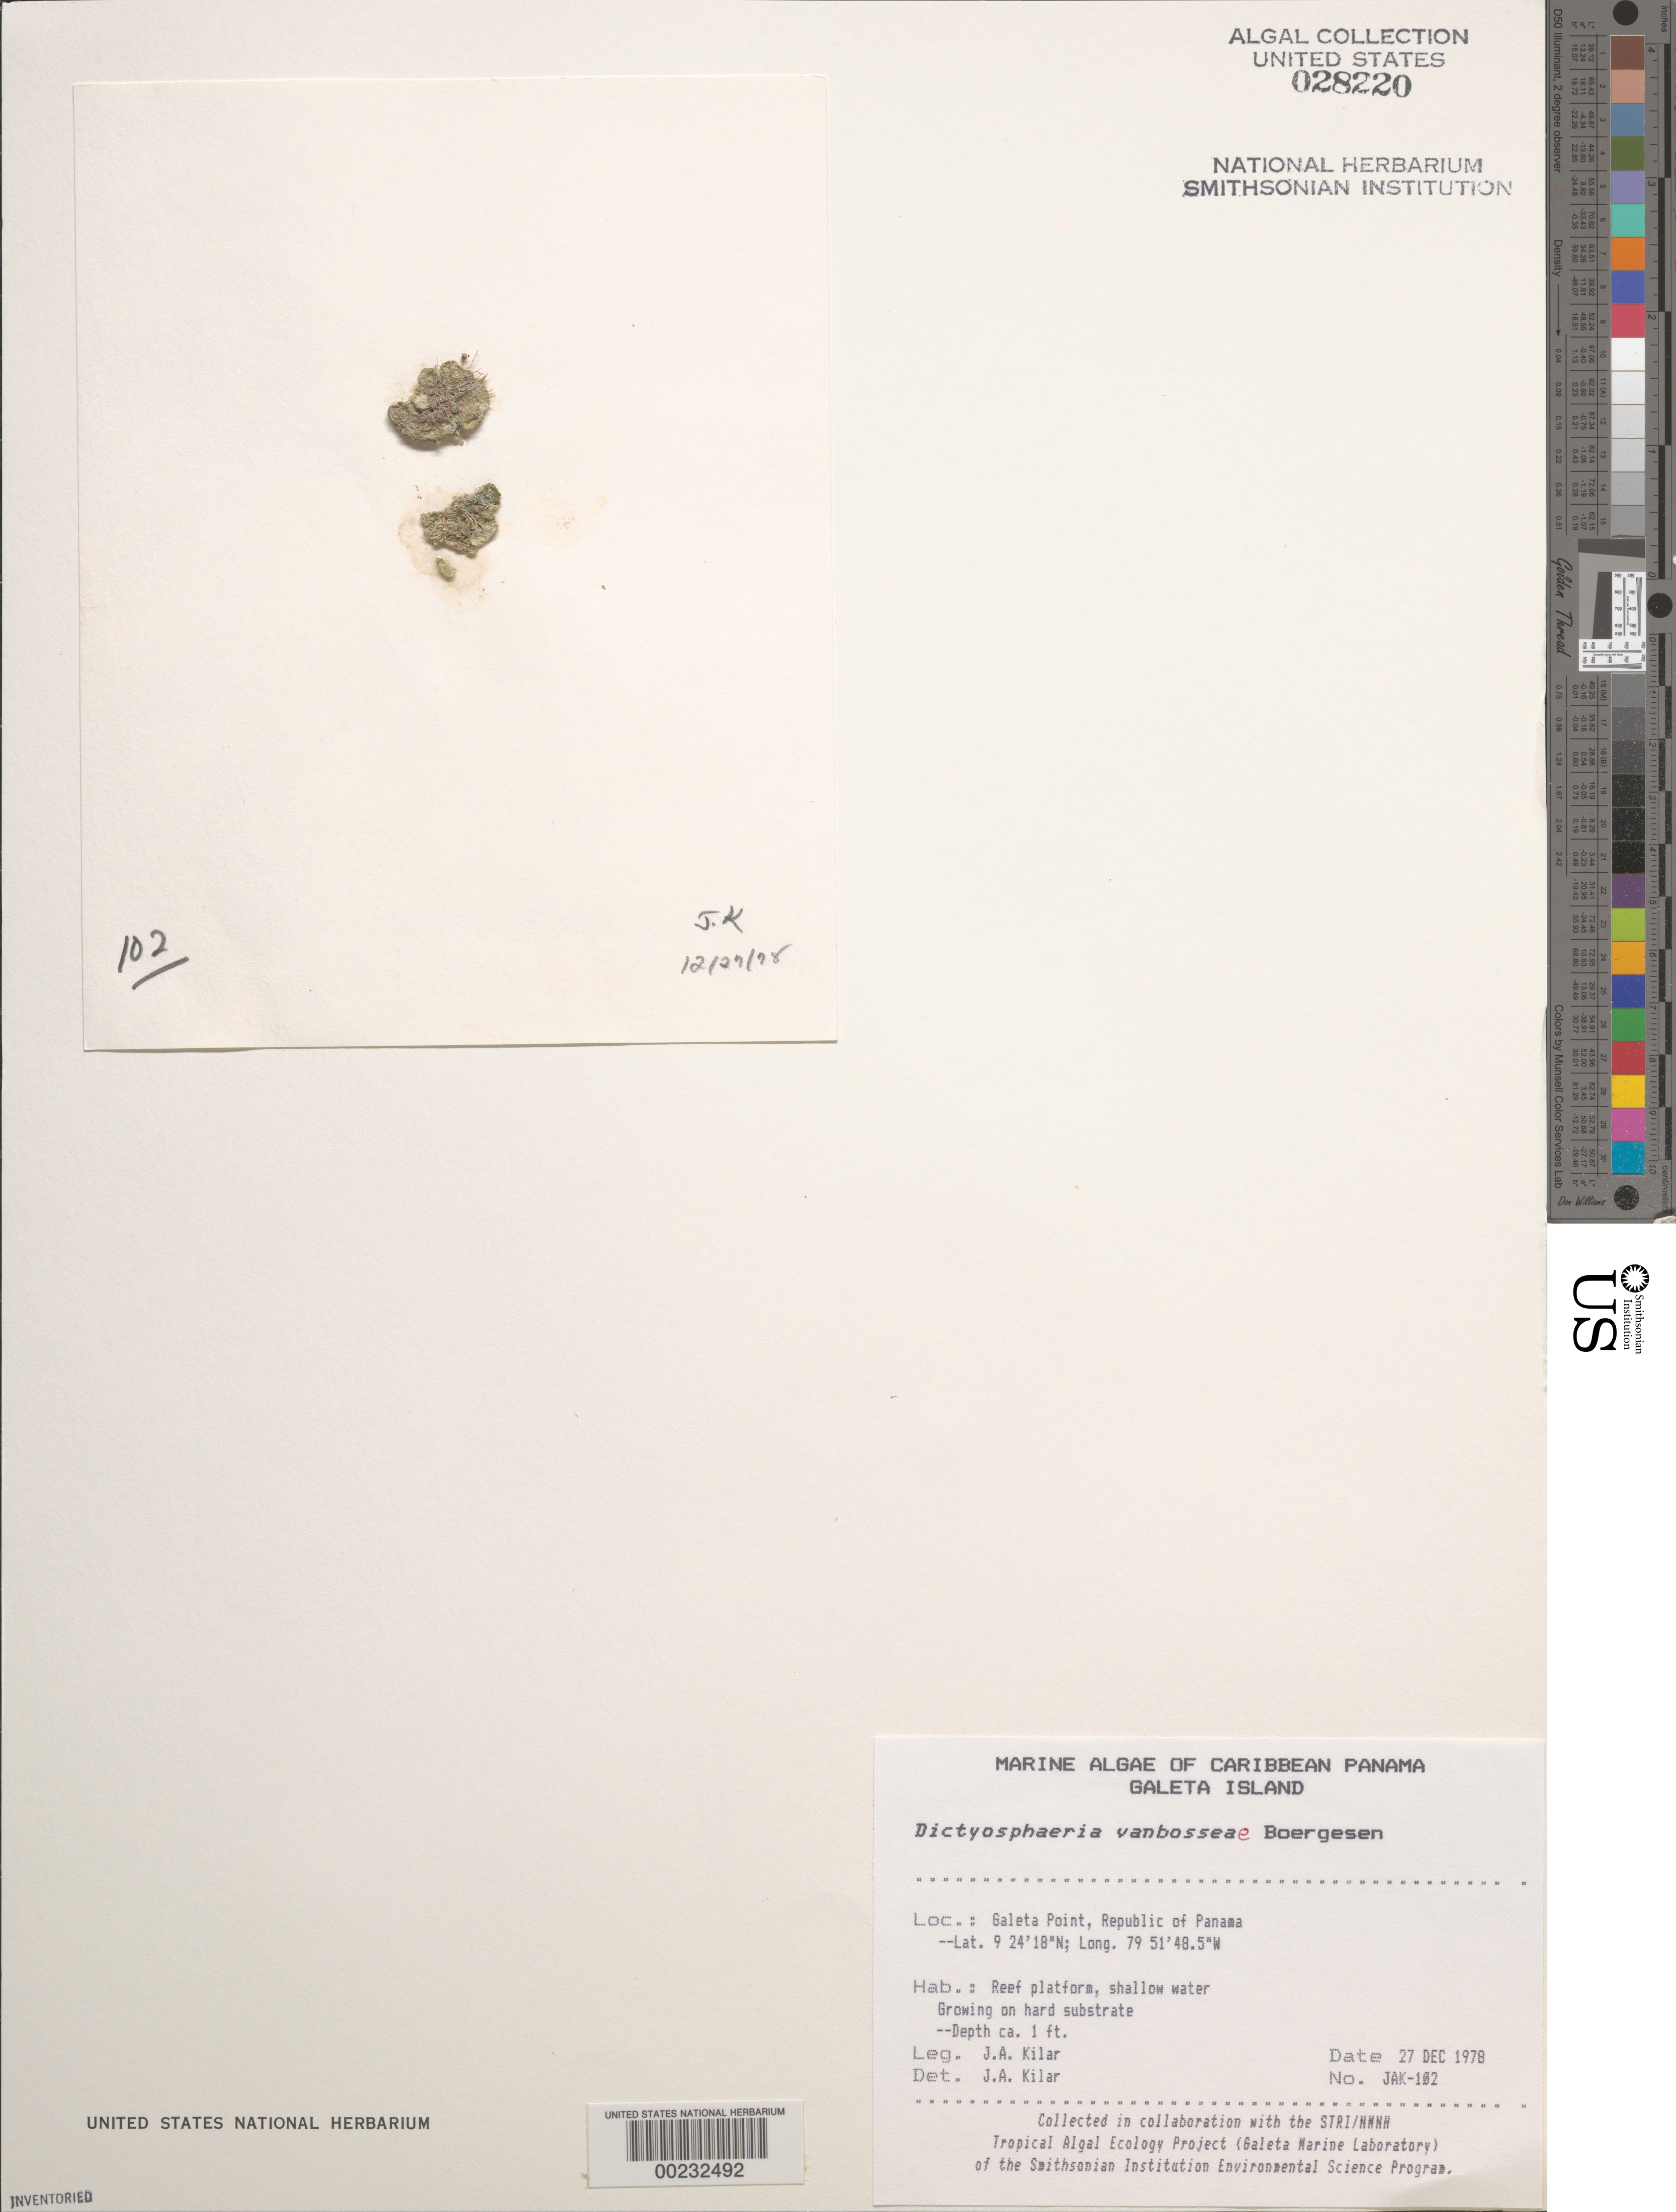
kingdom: Plantae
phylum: Chlorophyta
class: Ulvophyceae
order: Siphonocladales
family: Siphonocladaceae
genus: Dictyosphaeria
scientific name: Dictyosphaeria versluysii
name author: Weber Bosse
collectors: J. A. Kilar, J. N. Norris & J. Cubit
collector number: JAK-102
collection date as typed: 27 Dec 1978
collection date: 1978-12-27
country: Panama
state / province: Colón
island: Galeta Island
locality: Galeta Point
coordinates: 9 24' 18" N, 79 51' 48.5" W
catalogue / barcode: US 28220